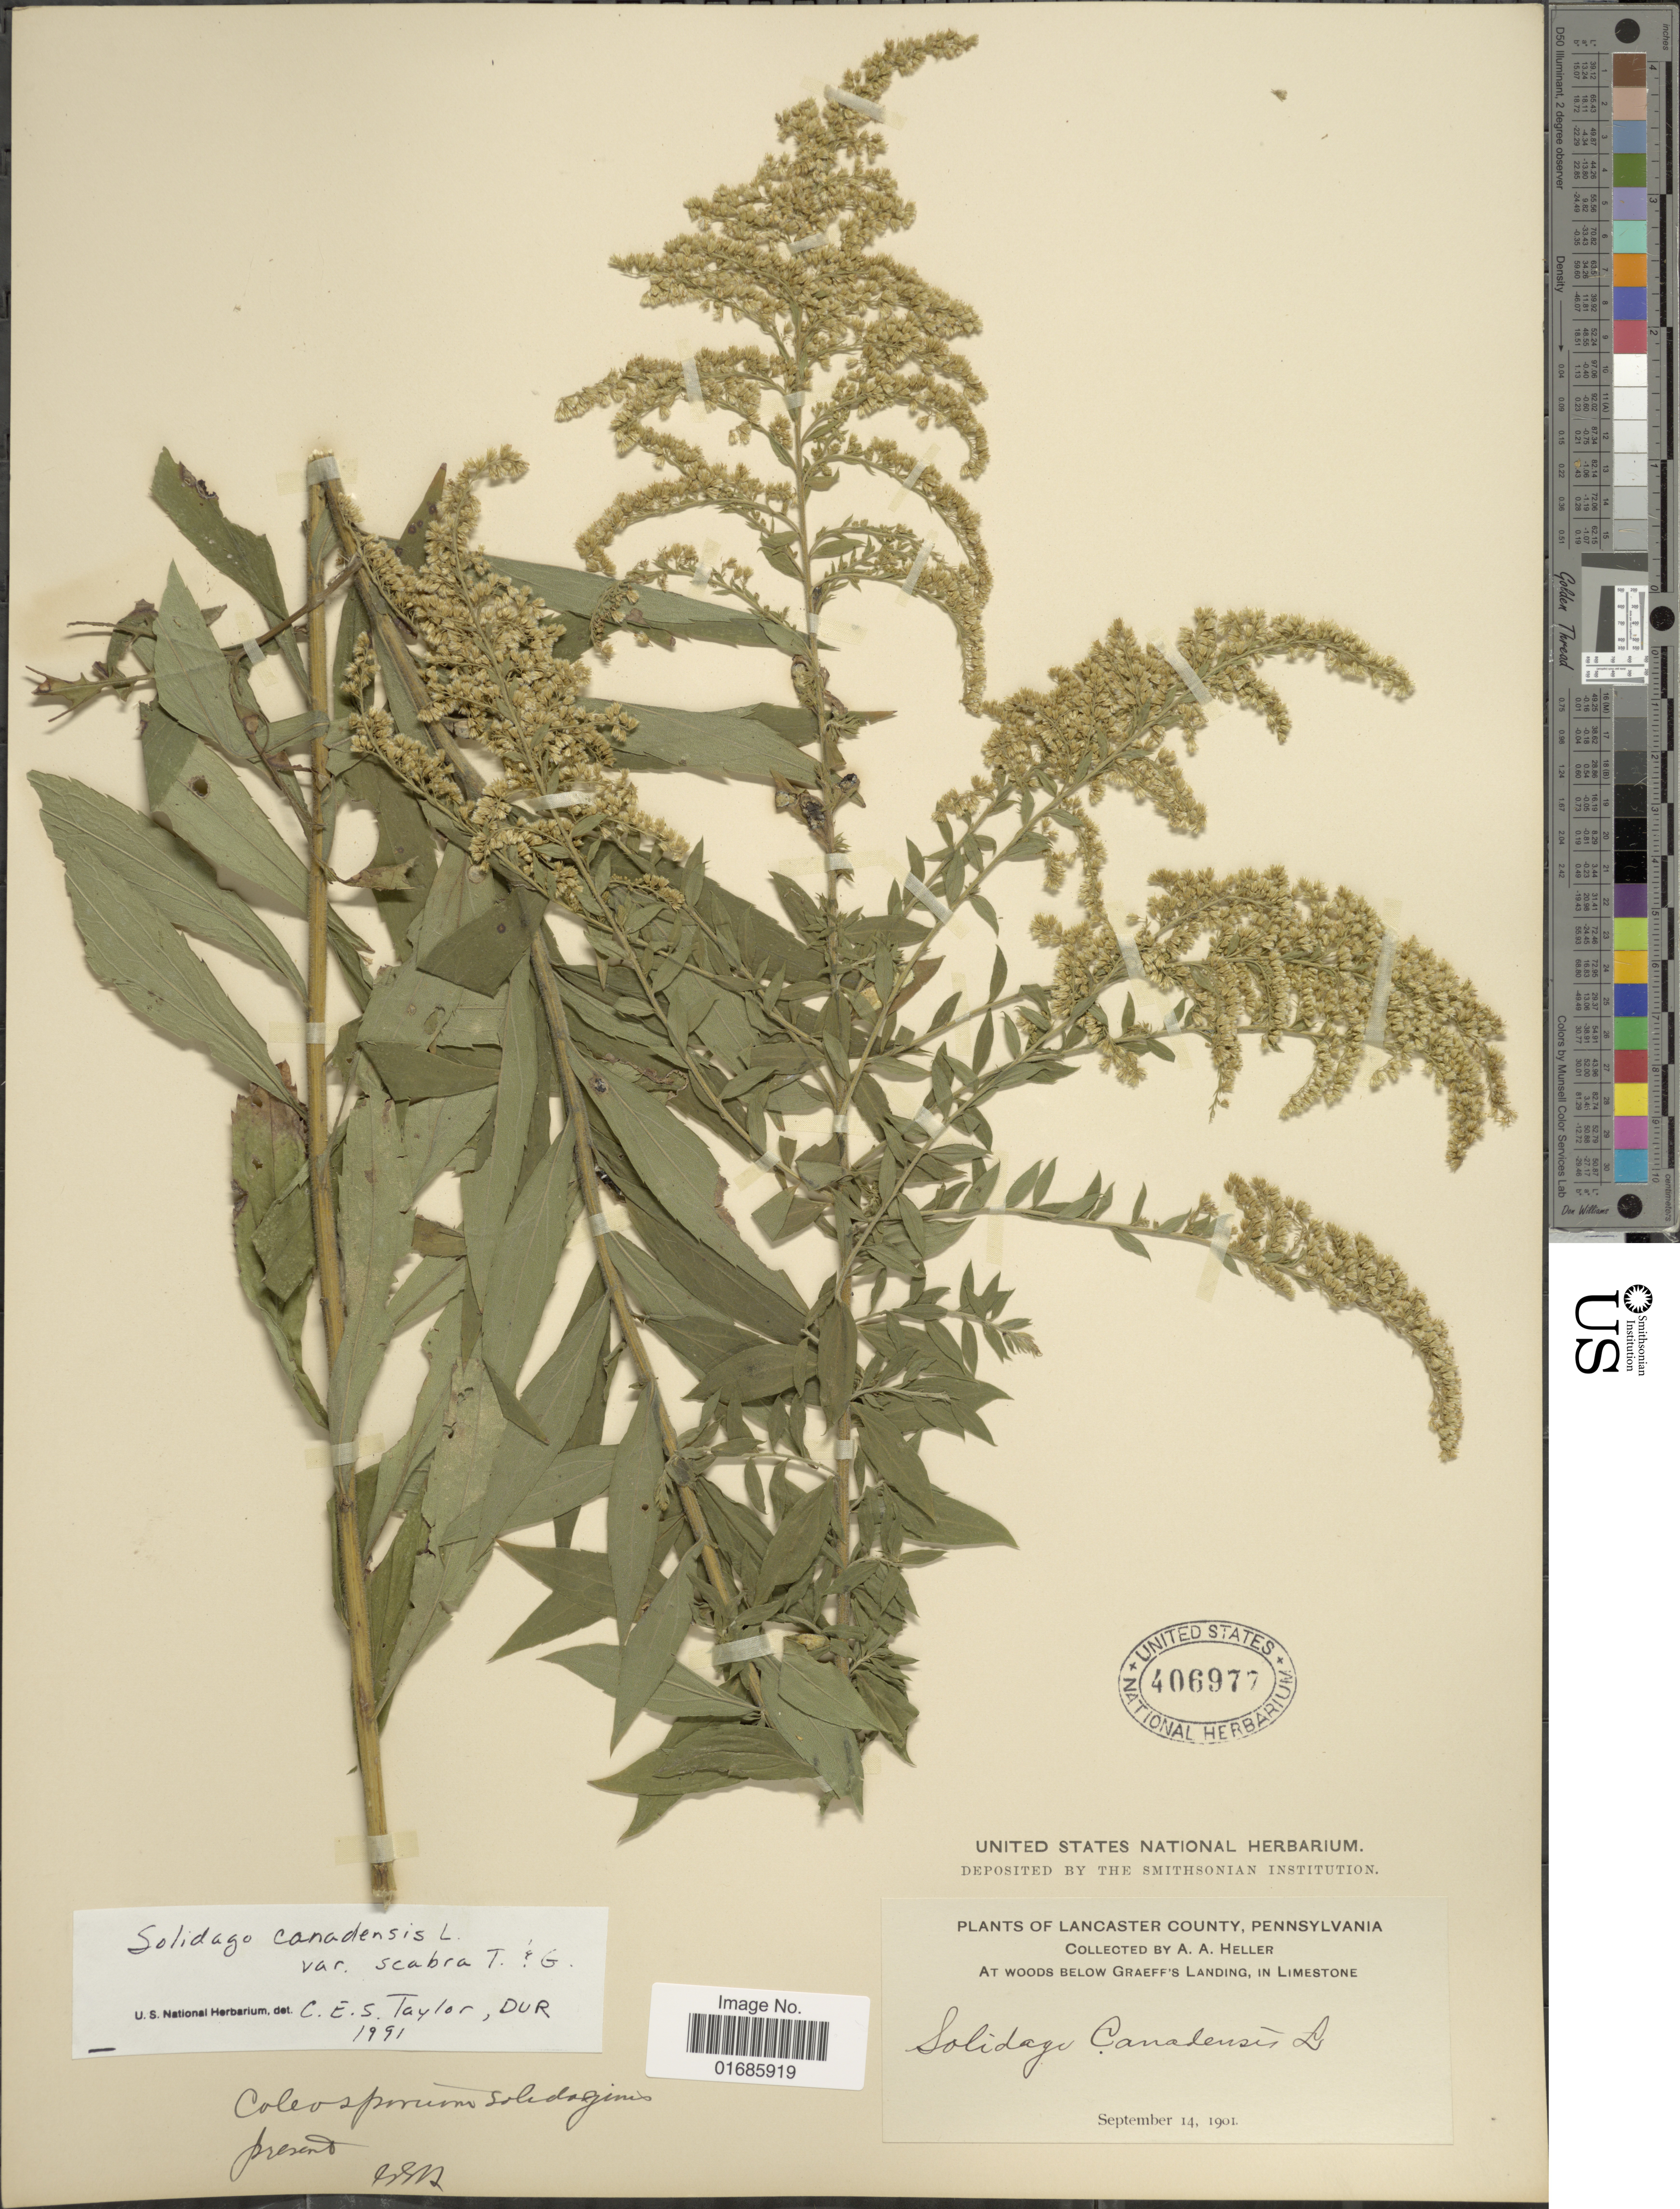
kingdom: Plantae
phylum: Tracheophyta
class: Magnoliopsida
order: Asterales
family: Asteraceae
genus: Solidago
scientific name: Solidago canadensis var. scabra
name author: (Muhl. ex Willd.) Torr. & A. Gray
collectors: A. A. Heller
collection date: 1901-09-14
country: United States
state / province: Pennsylvania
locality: Lancaster County, below Graeff's Landing, in Limestone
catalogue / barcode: US 406977